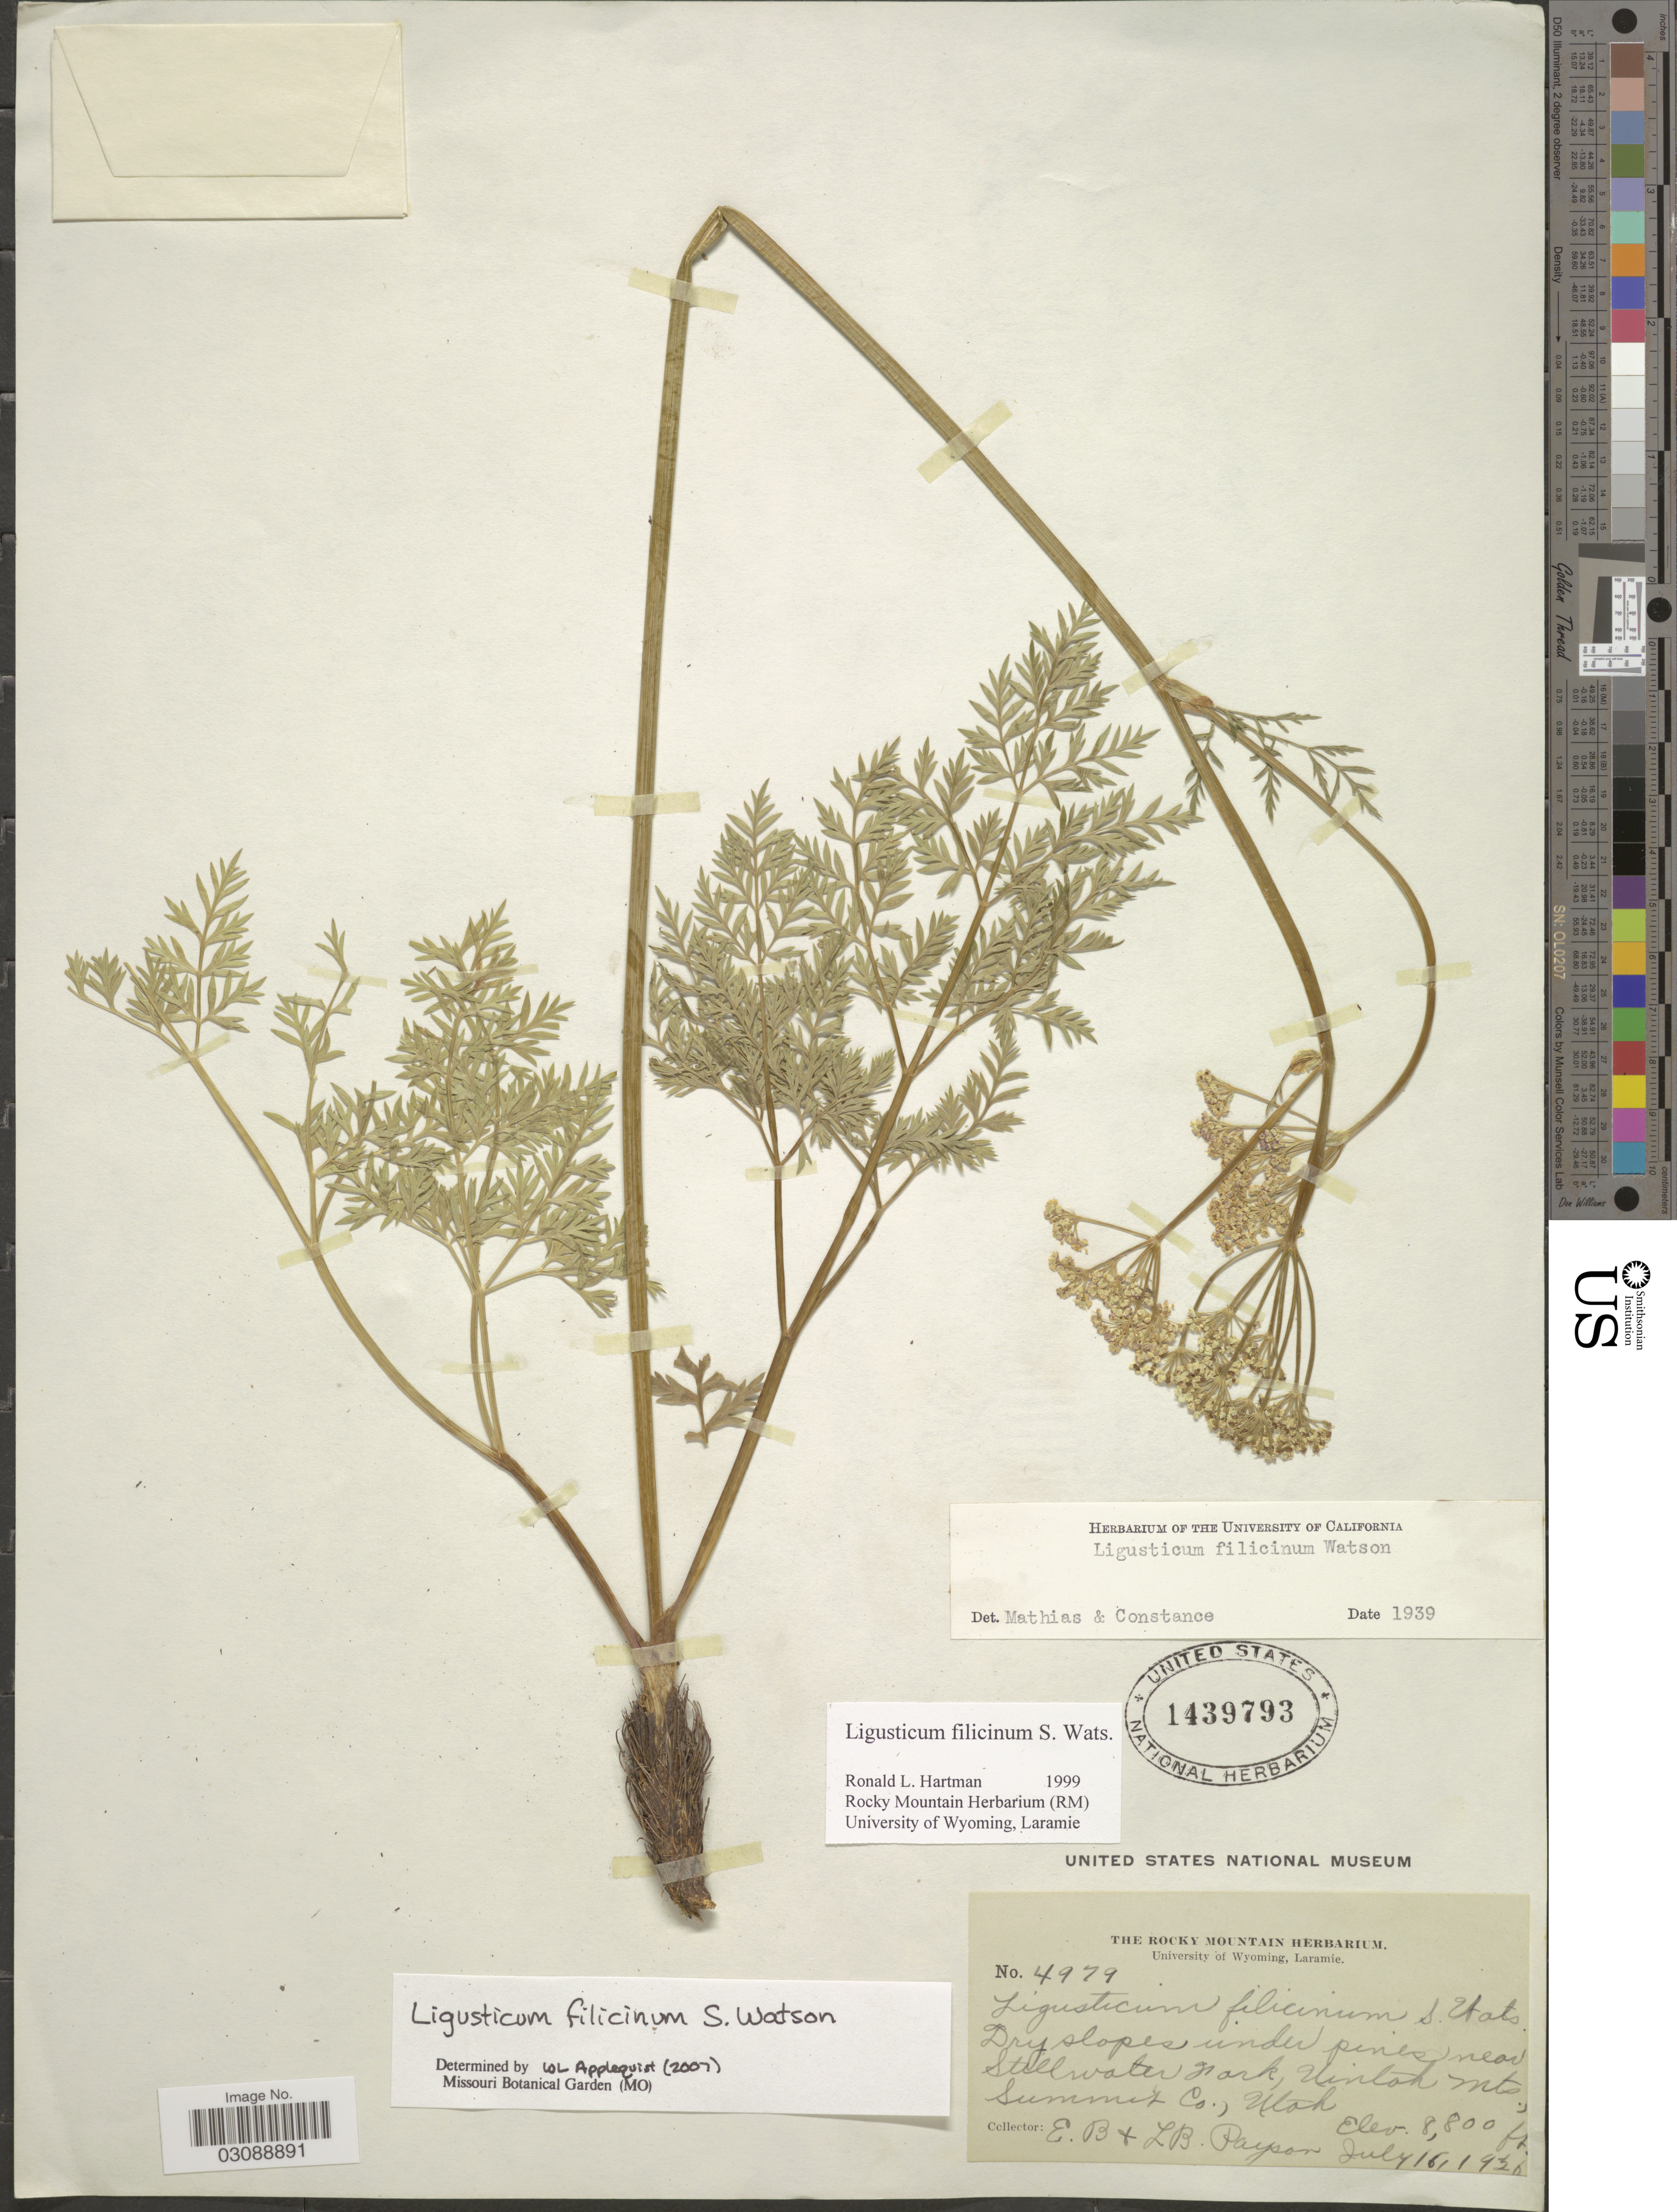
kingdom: Plantae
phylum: Tracheophyta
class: Magnoliopsida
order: Apiales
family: Apiaceae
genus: Ligusticum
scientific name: Ligusticum filicinum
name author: S. Watson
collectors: E. B. Payson & L. Payson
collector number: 4979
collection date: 1926-07-16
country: United States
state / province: Utah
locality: Dry slopes under pines near Stillwater Park, Uintah Mts., Summit Co.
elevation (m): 2682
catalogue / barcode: US 1439793